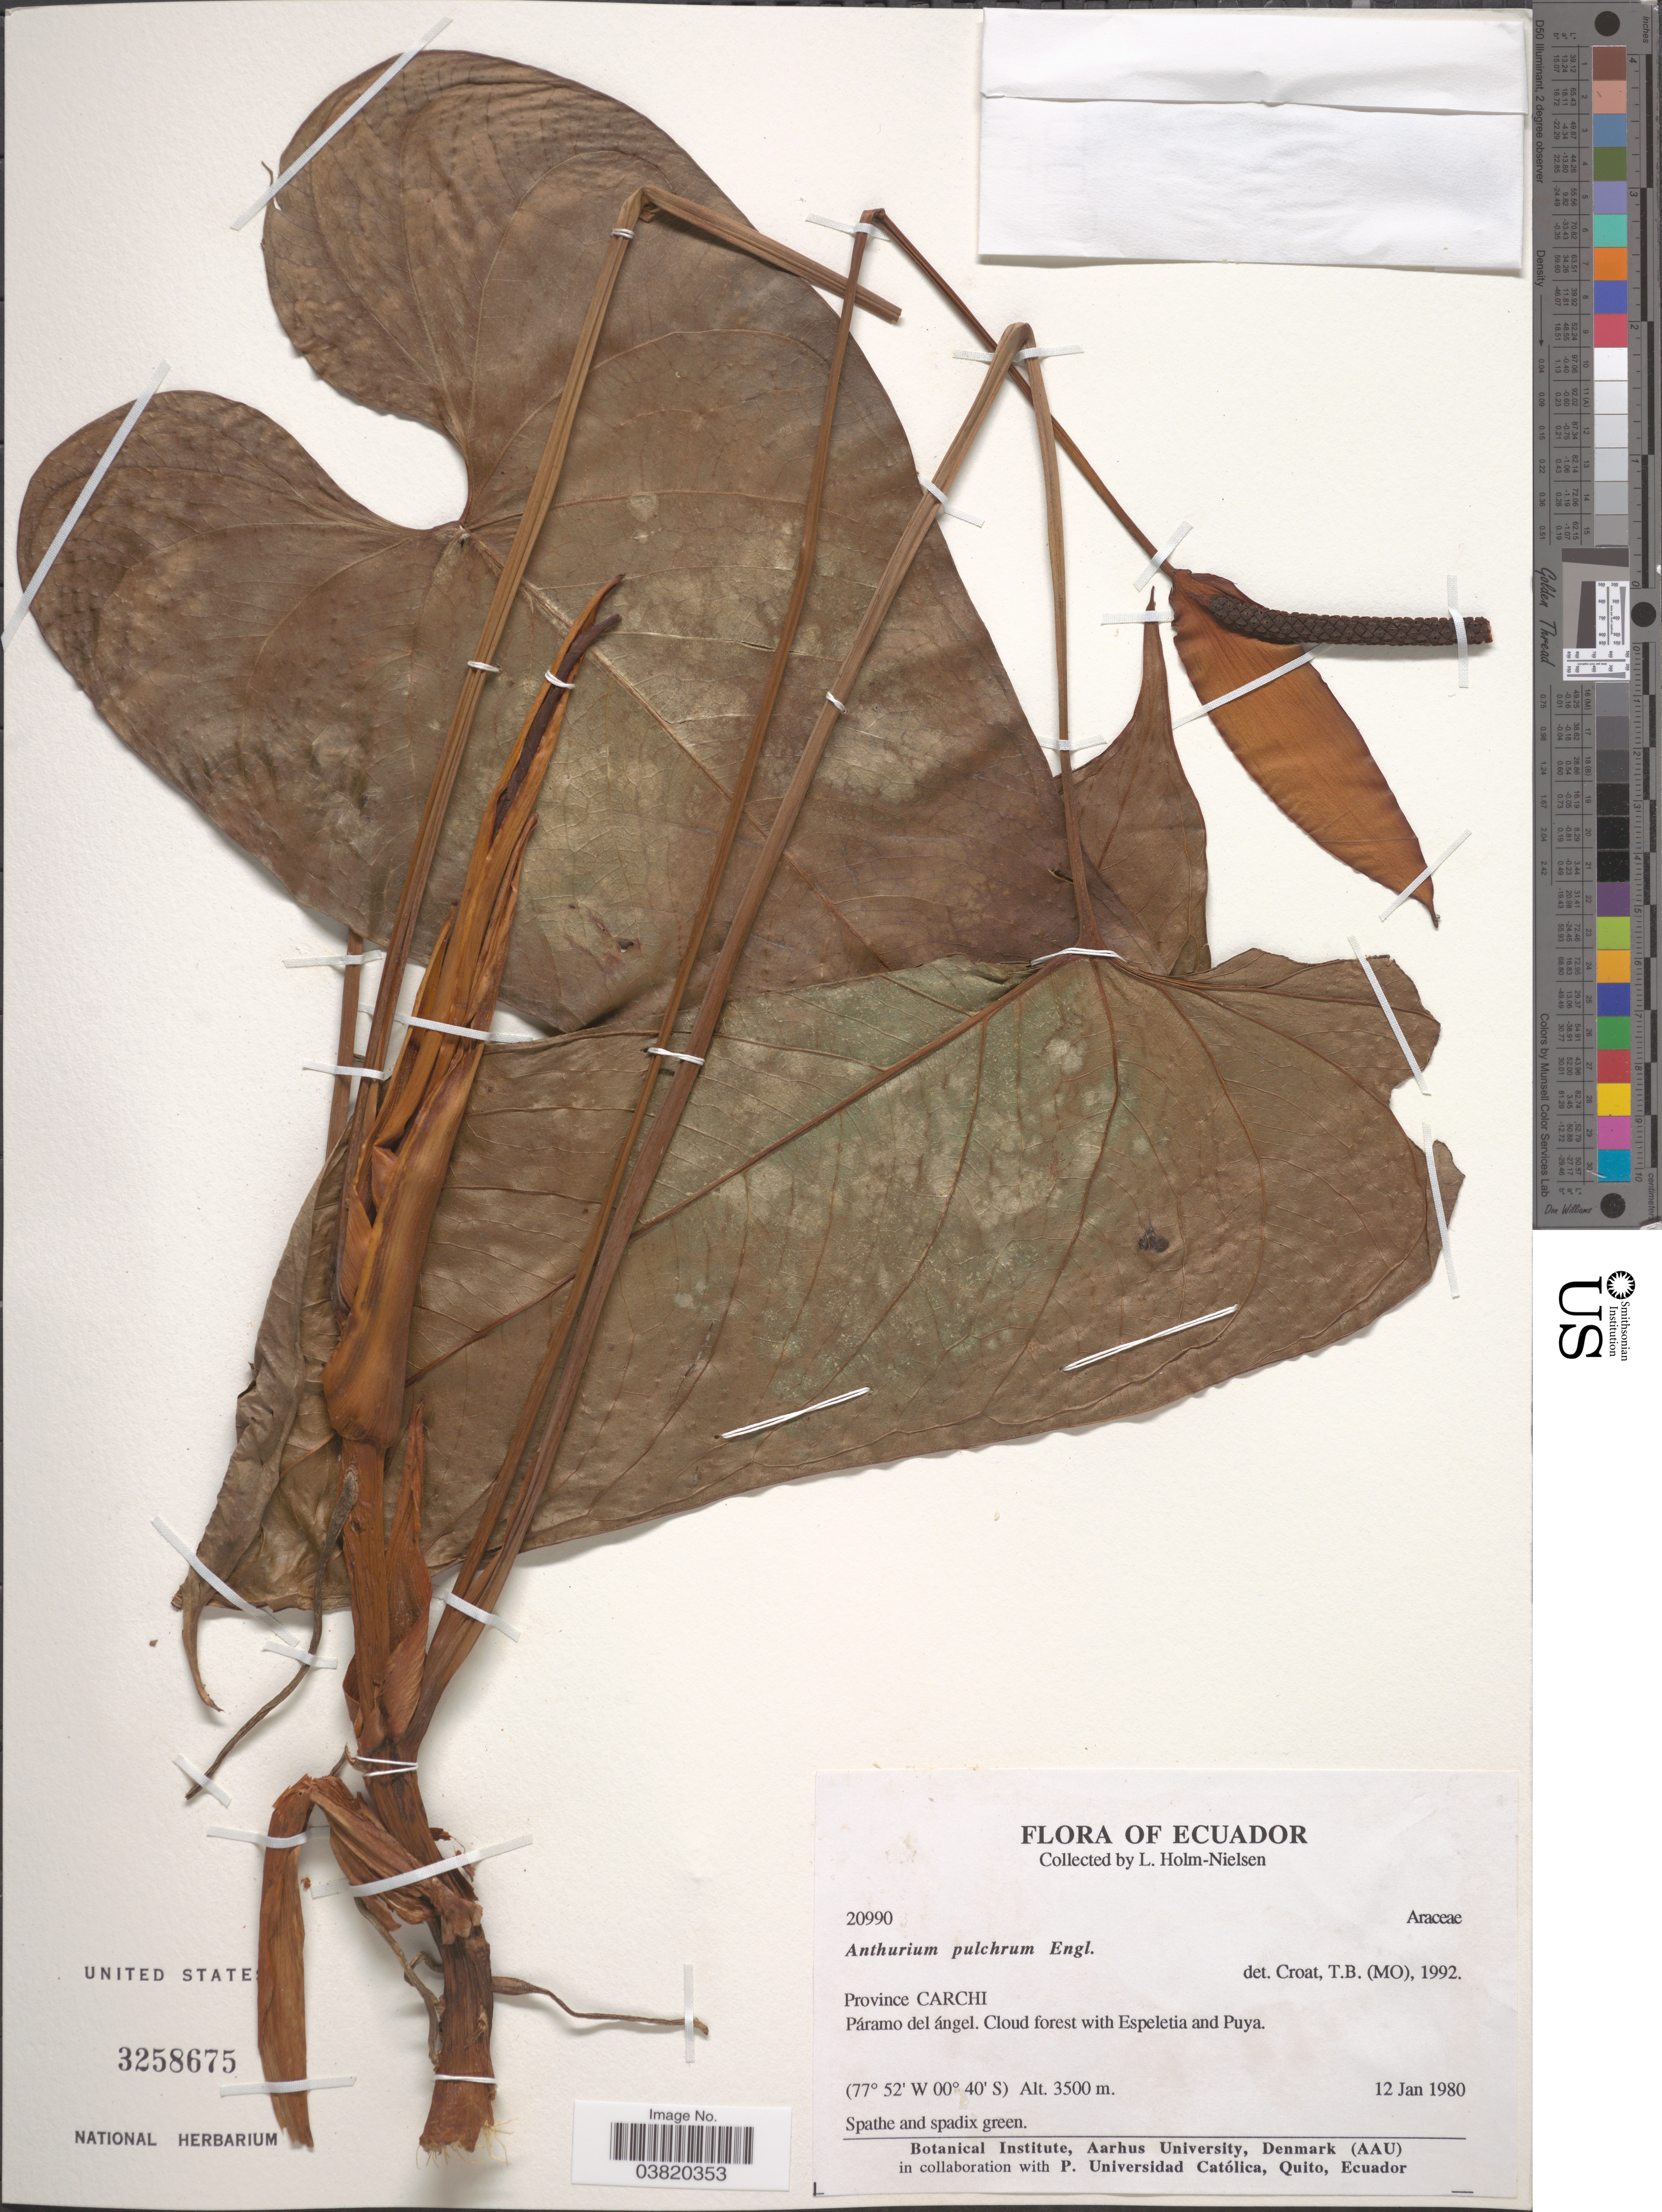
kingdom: Plantae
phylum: Tracheophyta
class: Liliopsida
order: Alismatales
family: Araceae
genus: Anthurium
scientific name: Anthurium pulchrum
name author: N.E. Br.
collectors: L. B. Holm-Nielsen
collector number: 20990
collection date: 1980-01-12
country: Ecuador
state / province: Carchi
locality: Páramo del ángel.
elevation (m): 3500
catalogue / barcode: US 3258675